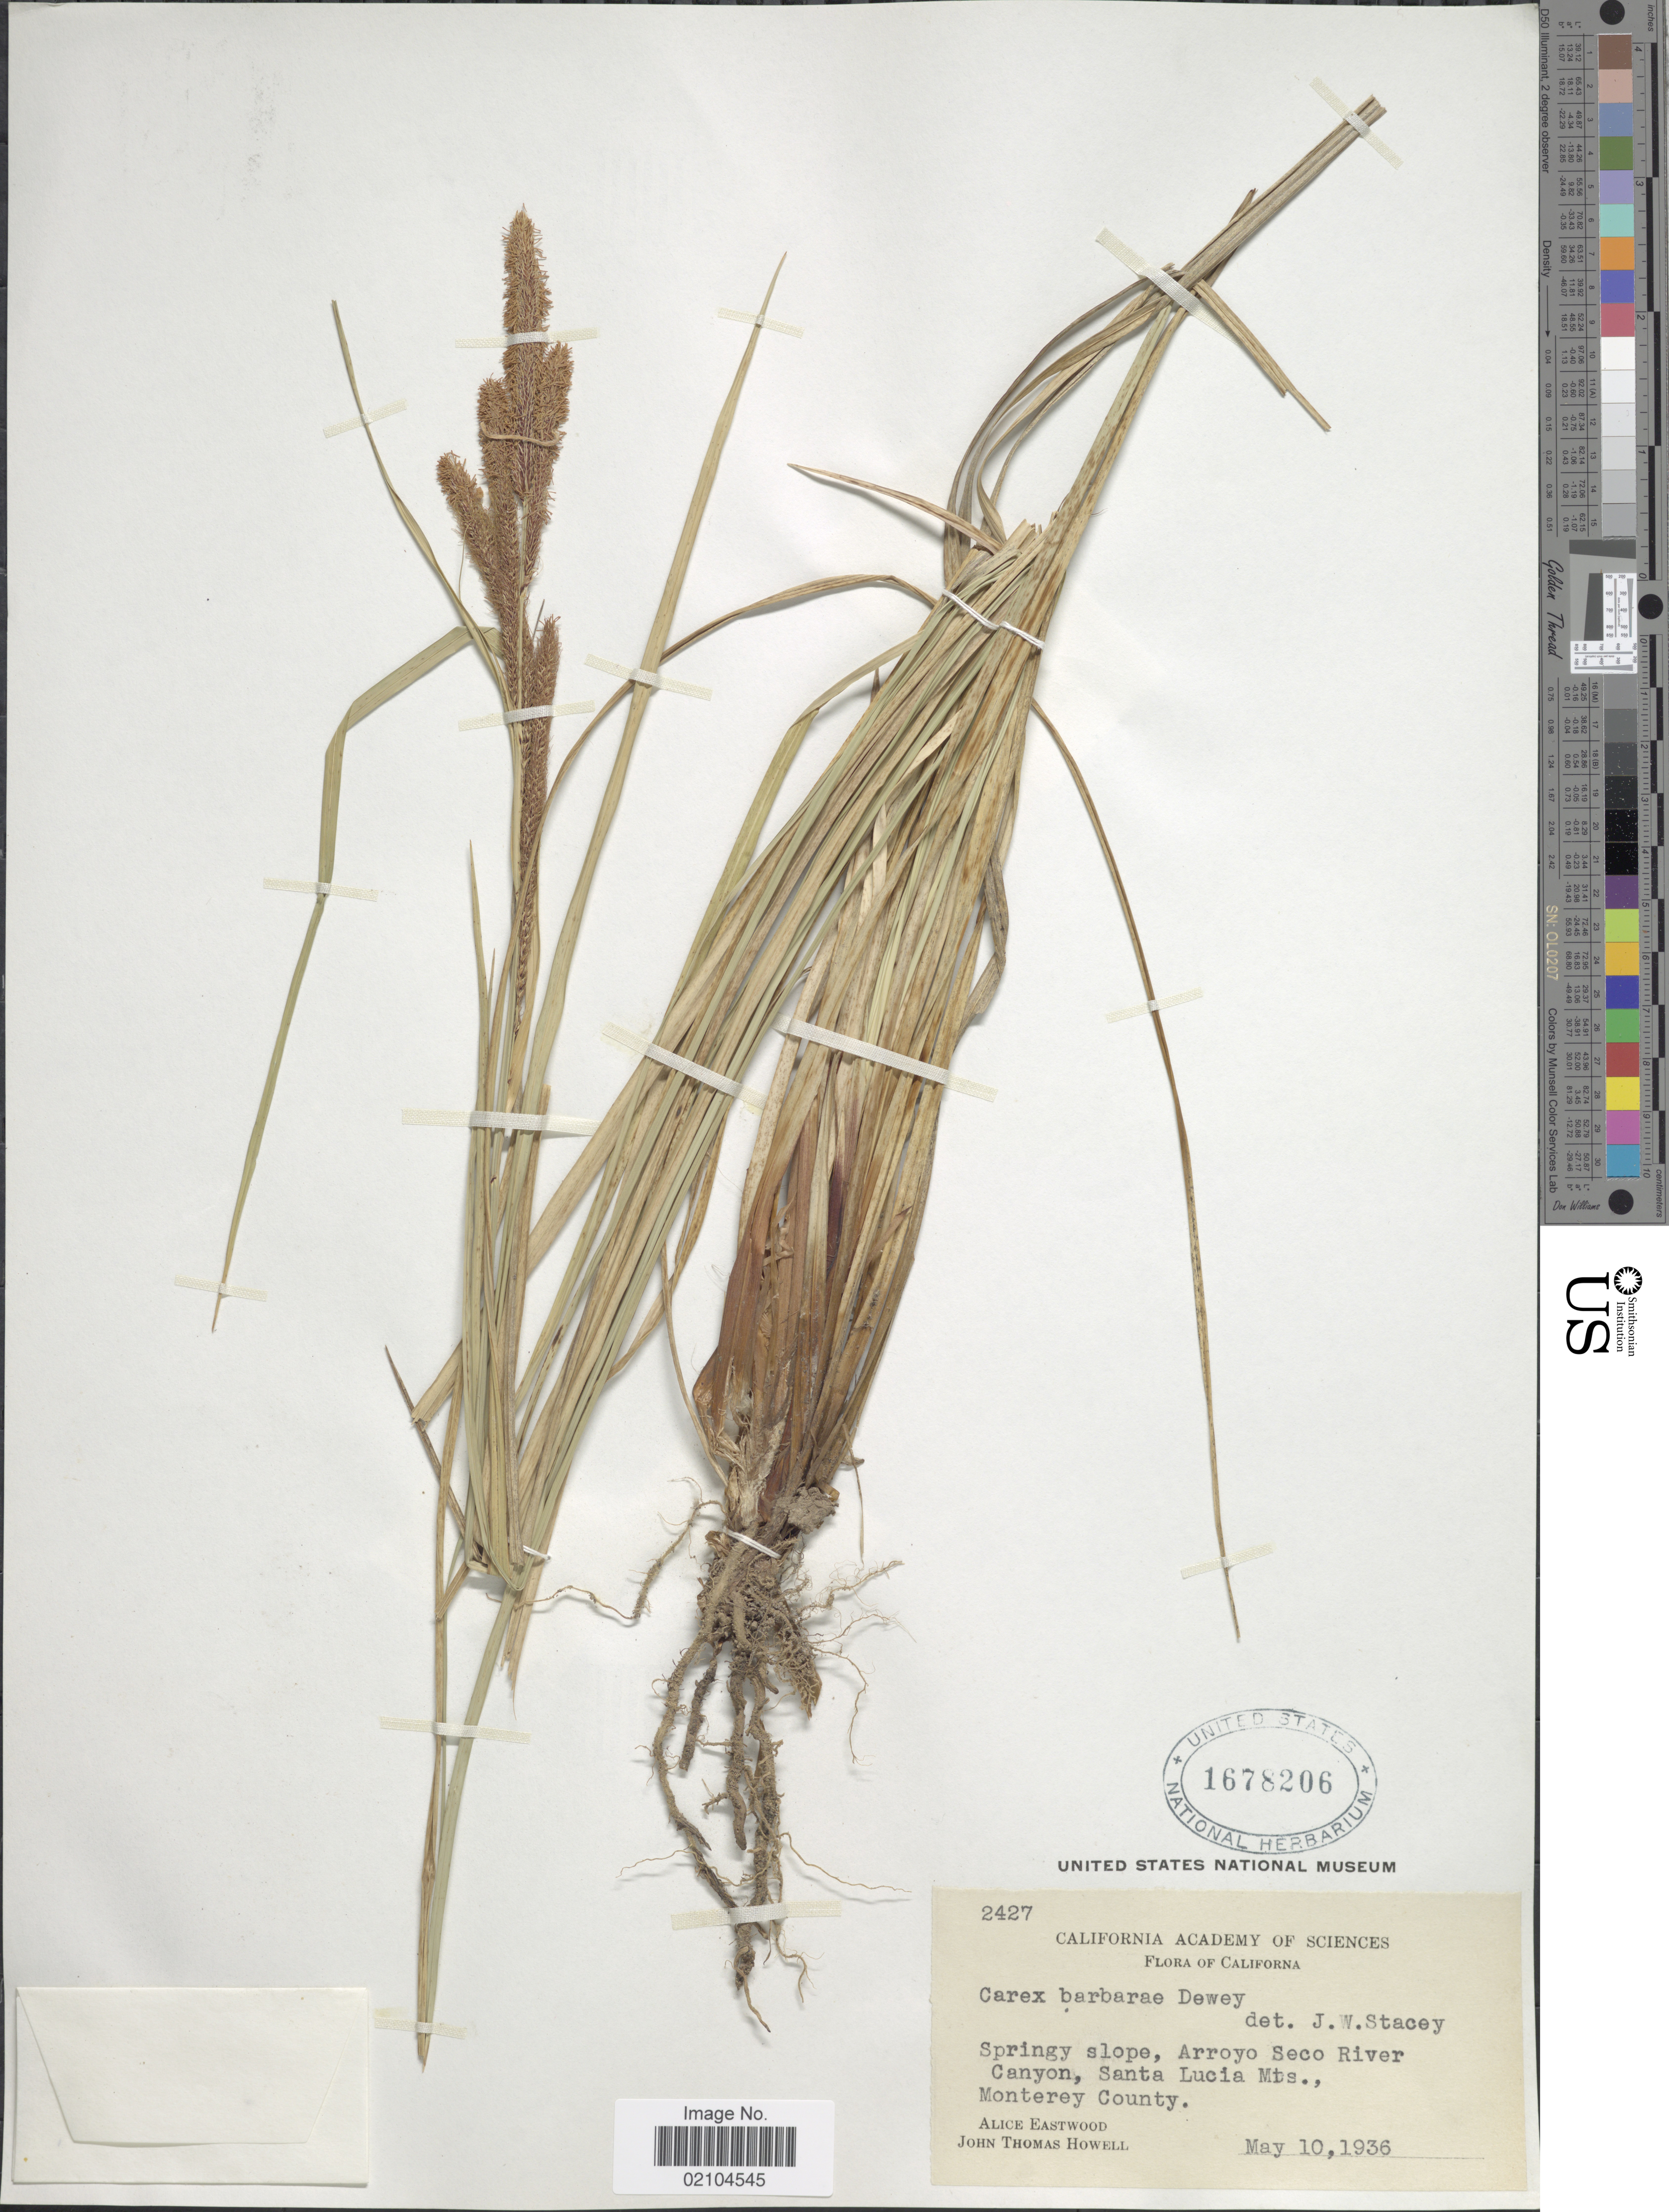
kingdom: Plantae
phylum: Tracheophyta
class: Liliopsida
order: Poales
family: Cyperaceae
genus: Carex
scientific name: Carex barbarae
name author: Dewey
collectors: A. Eastwood & J. T. Howell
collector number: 2427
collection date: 1936-05-10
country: United States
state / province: California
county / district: Monterey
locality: Springy slope, Arroyo Secfo River Canyon, Santa Lucia Mts., Monterey County.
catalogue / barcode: US 1678206